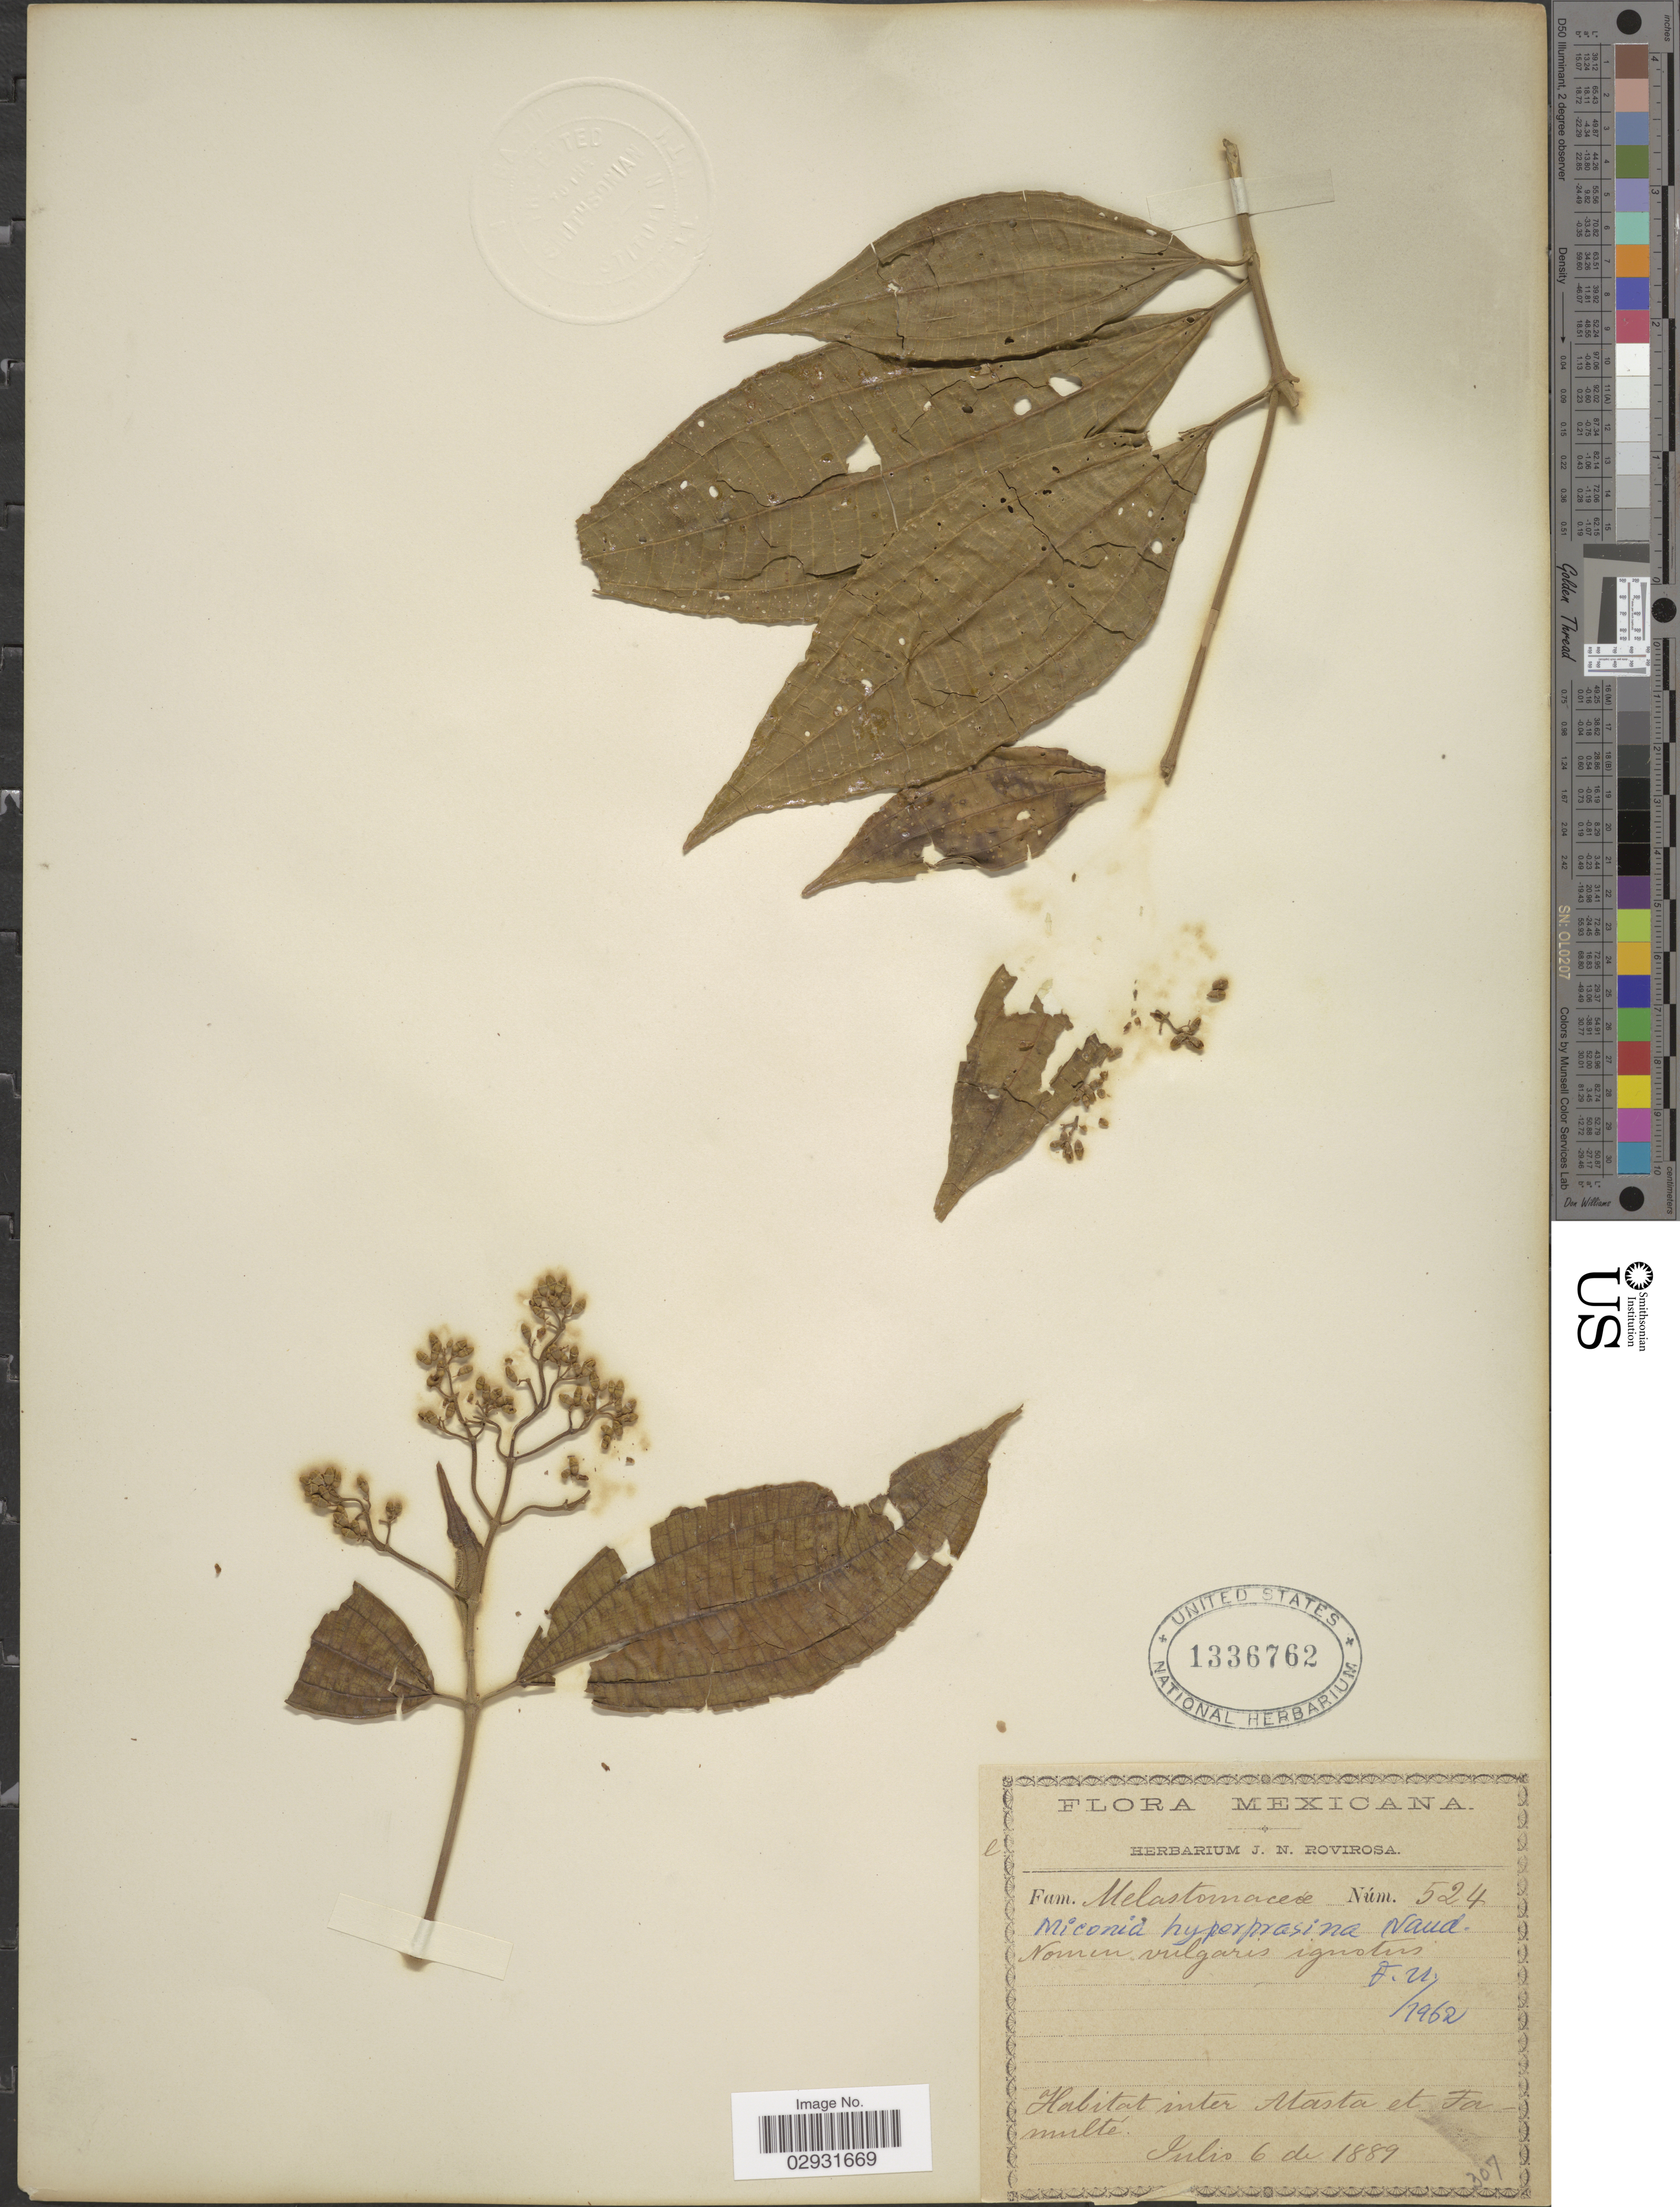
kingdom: Plantae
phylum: Tracheophyta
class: Magnoliopsida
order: Myrtales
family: Melastomataceae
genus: Miconia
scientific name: Miconia affinis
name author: DC.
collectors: ex herb. J. N. Rovirosa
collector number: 524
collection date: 1889-07-06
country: Mexico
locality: Inter Atasta et Famulté.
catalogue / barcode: US 1336762